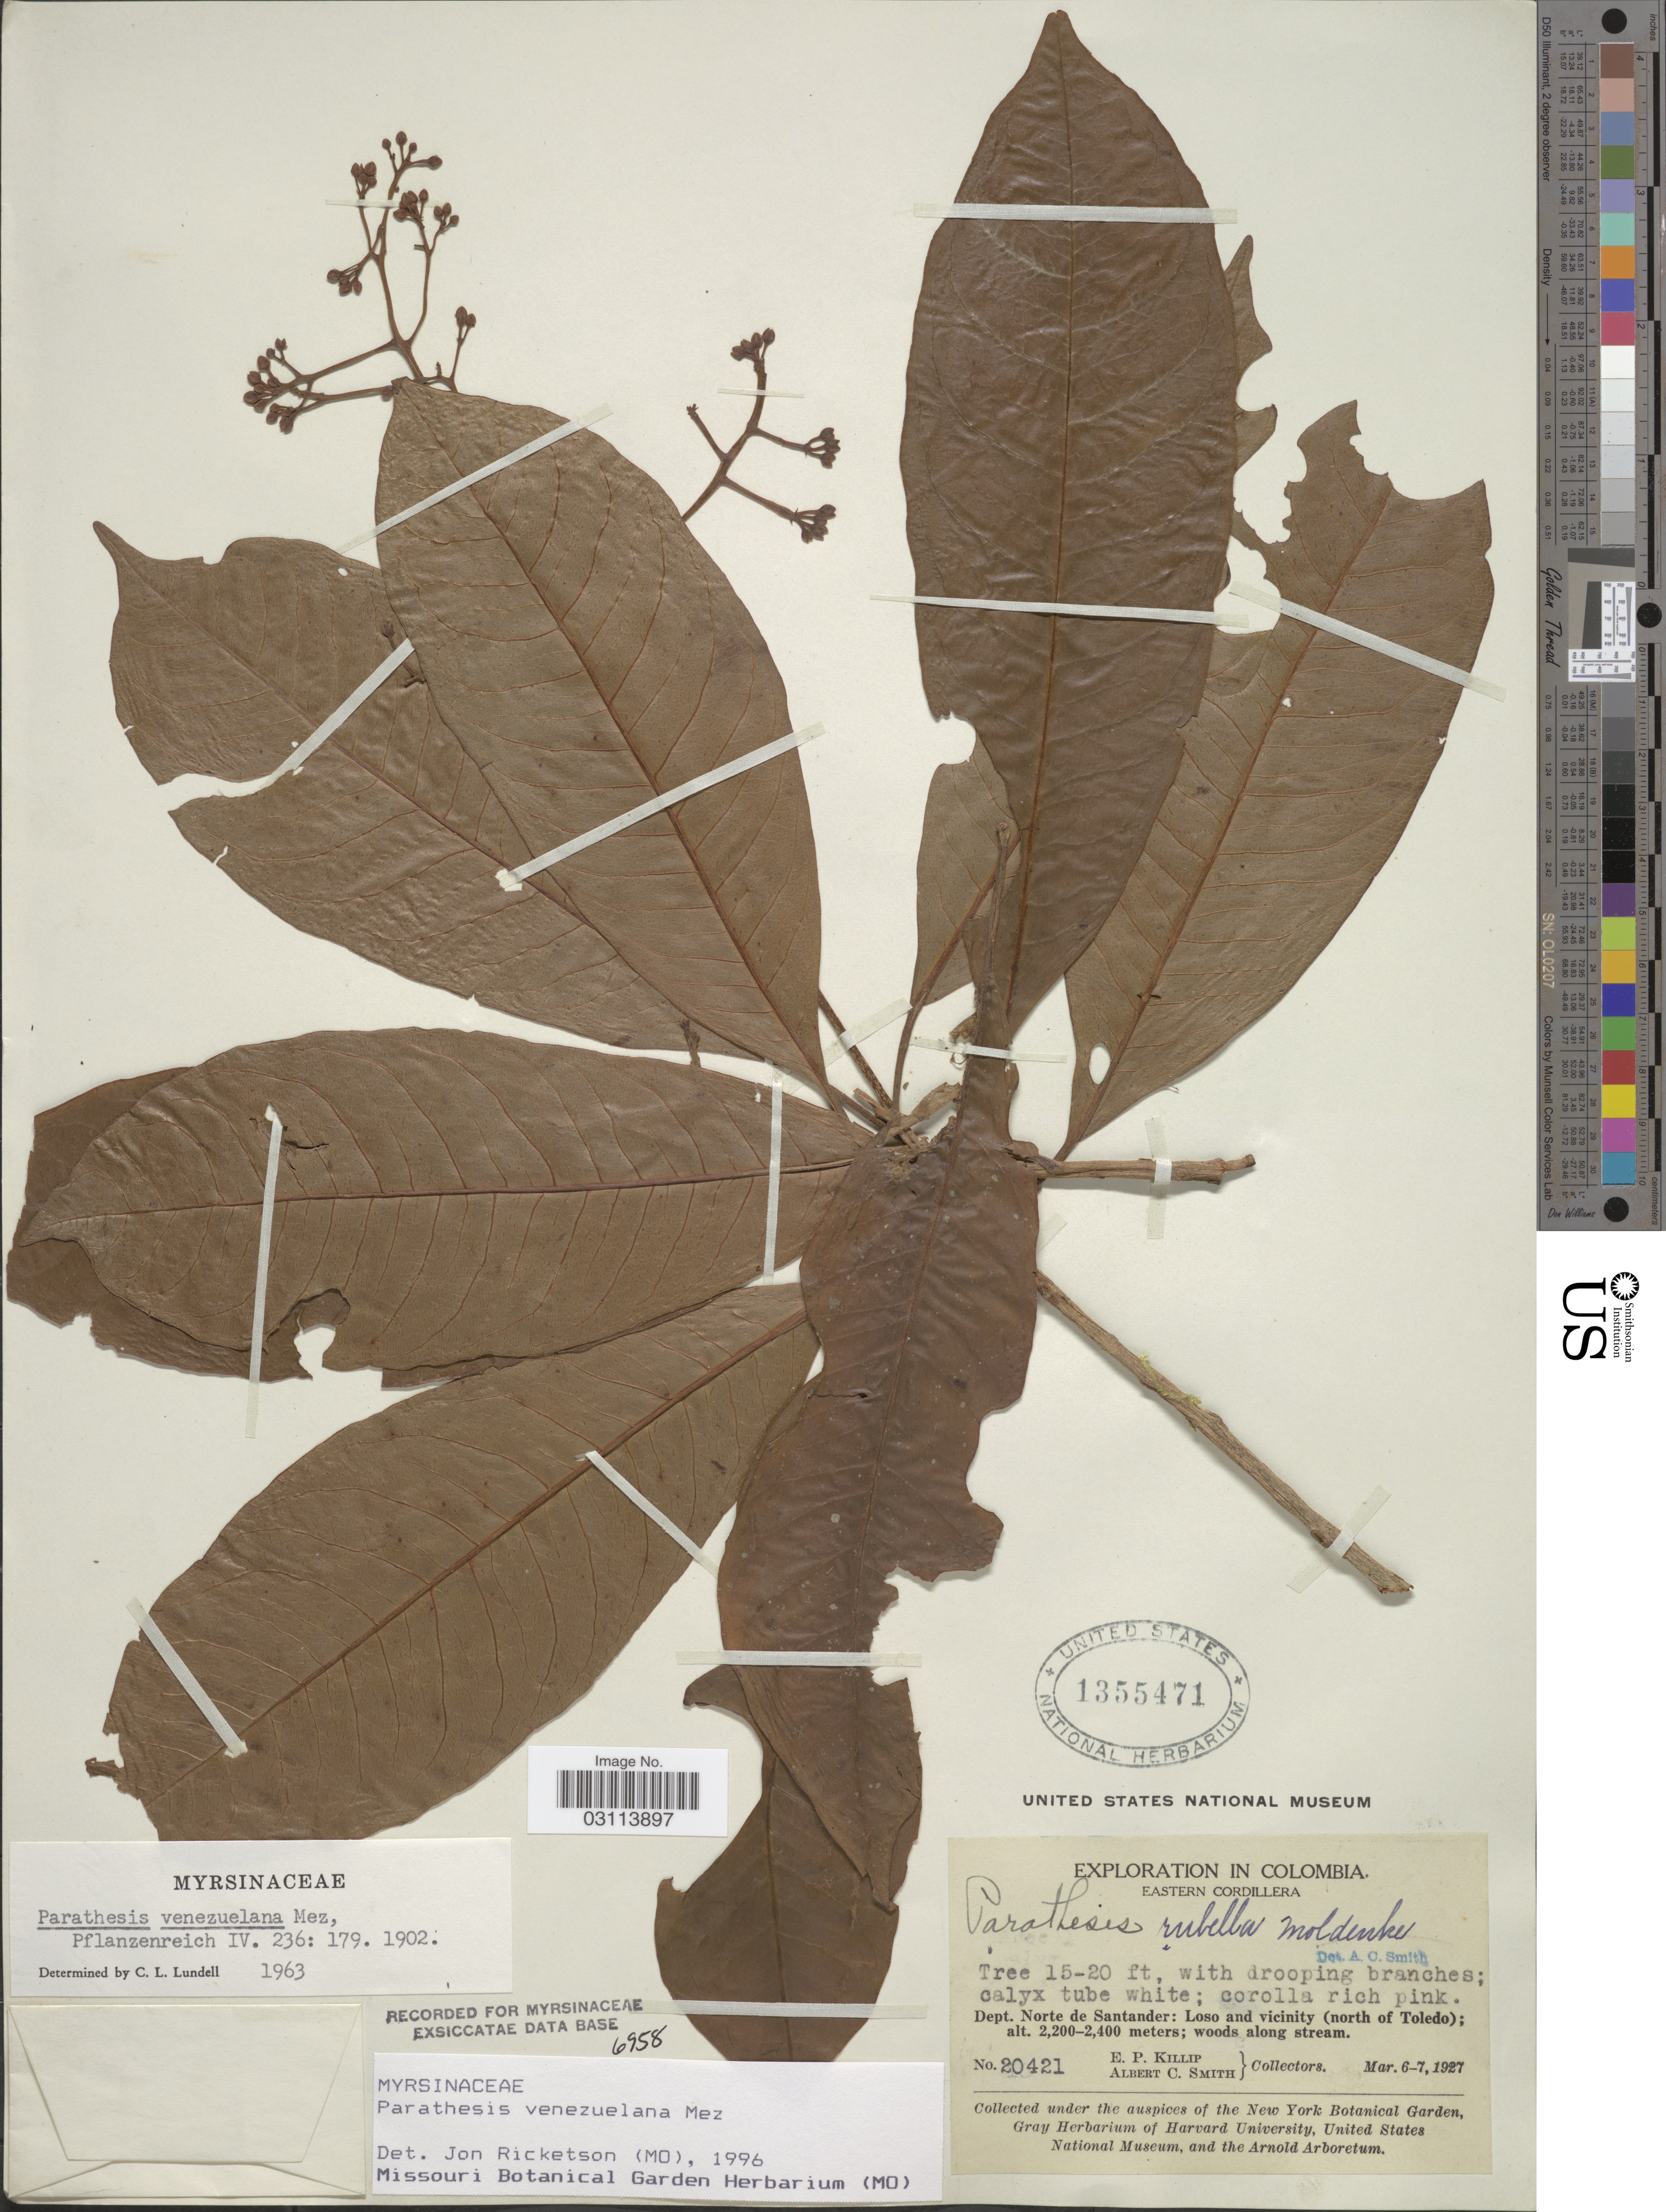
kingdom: Plantae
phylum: Tracheophyta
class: Magnoliopsida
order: Ericales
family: Primulaceae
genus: Parathesis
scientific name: Parathesis venezuelana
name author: Mez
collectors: E. P. Killip & A. C. Smith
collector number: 20421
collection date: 1927-03-06/1927-03-07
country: Colombia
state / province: Norte de Santander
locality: Eastern Cordillera. Dept. Norte de Santander: Loso and vicinity (north of Toledo).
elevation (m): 2200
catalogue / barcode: US 1355471